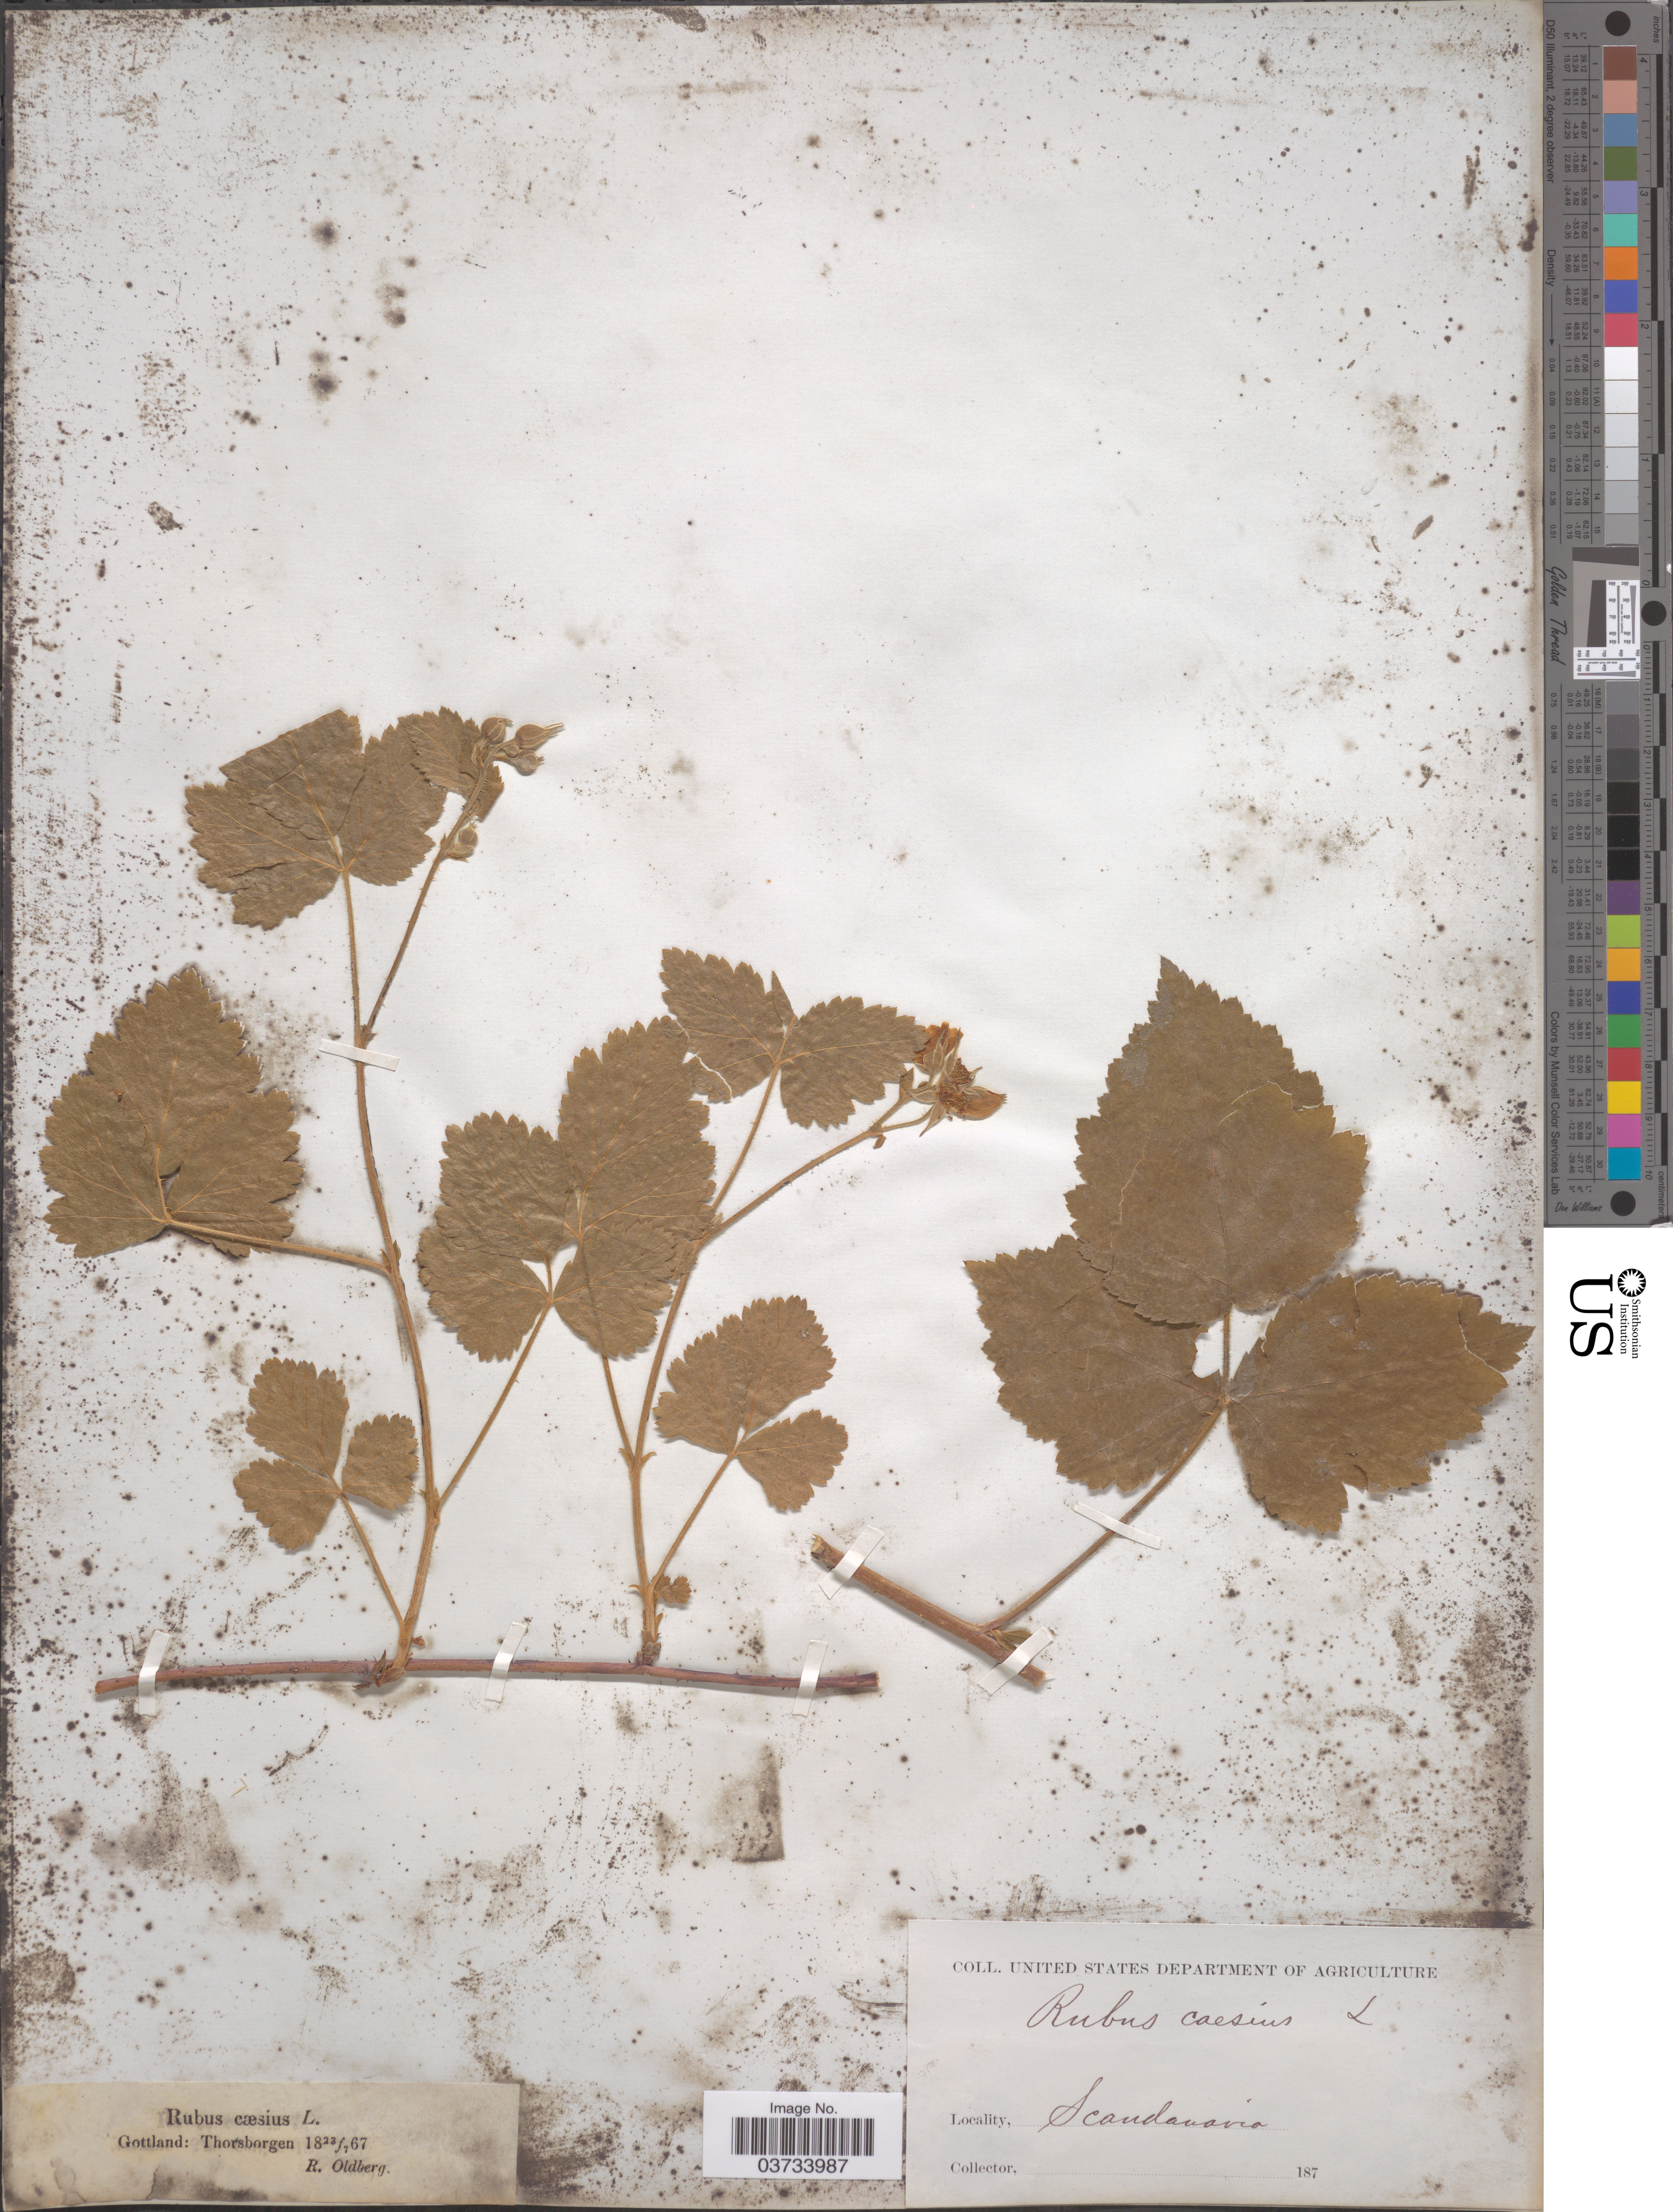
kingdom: Plantae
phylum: Tracheophyta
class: Magnoliopsida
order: Rosales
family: Rosaceae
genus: Rubus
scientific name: Rubus caesius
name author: L.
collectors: R. Oldberg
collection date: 1867-07-23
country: Sweden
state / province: Gotland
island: Gotland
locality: Gottland: Thorsborgen. Scandanavia.